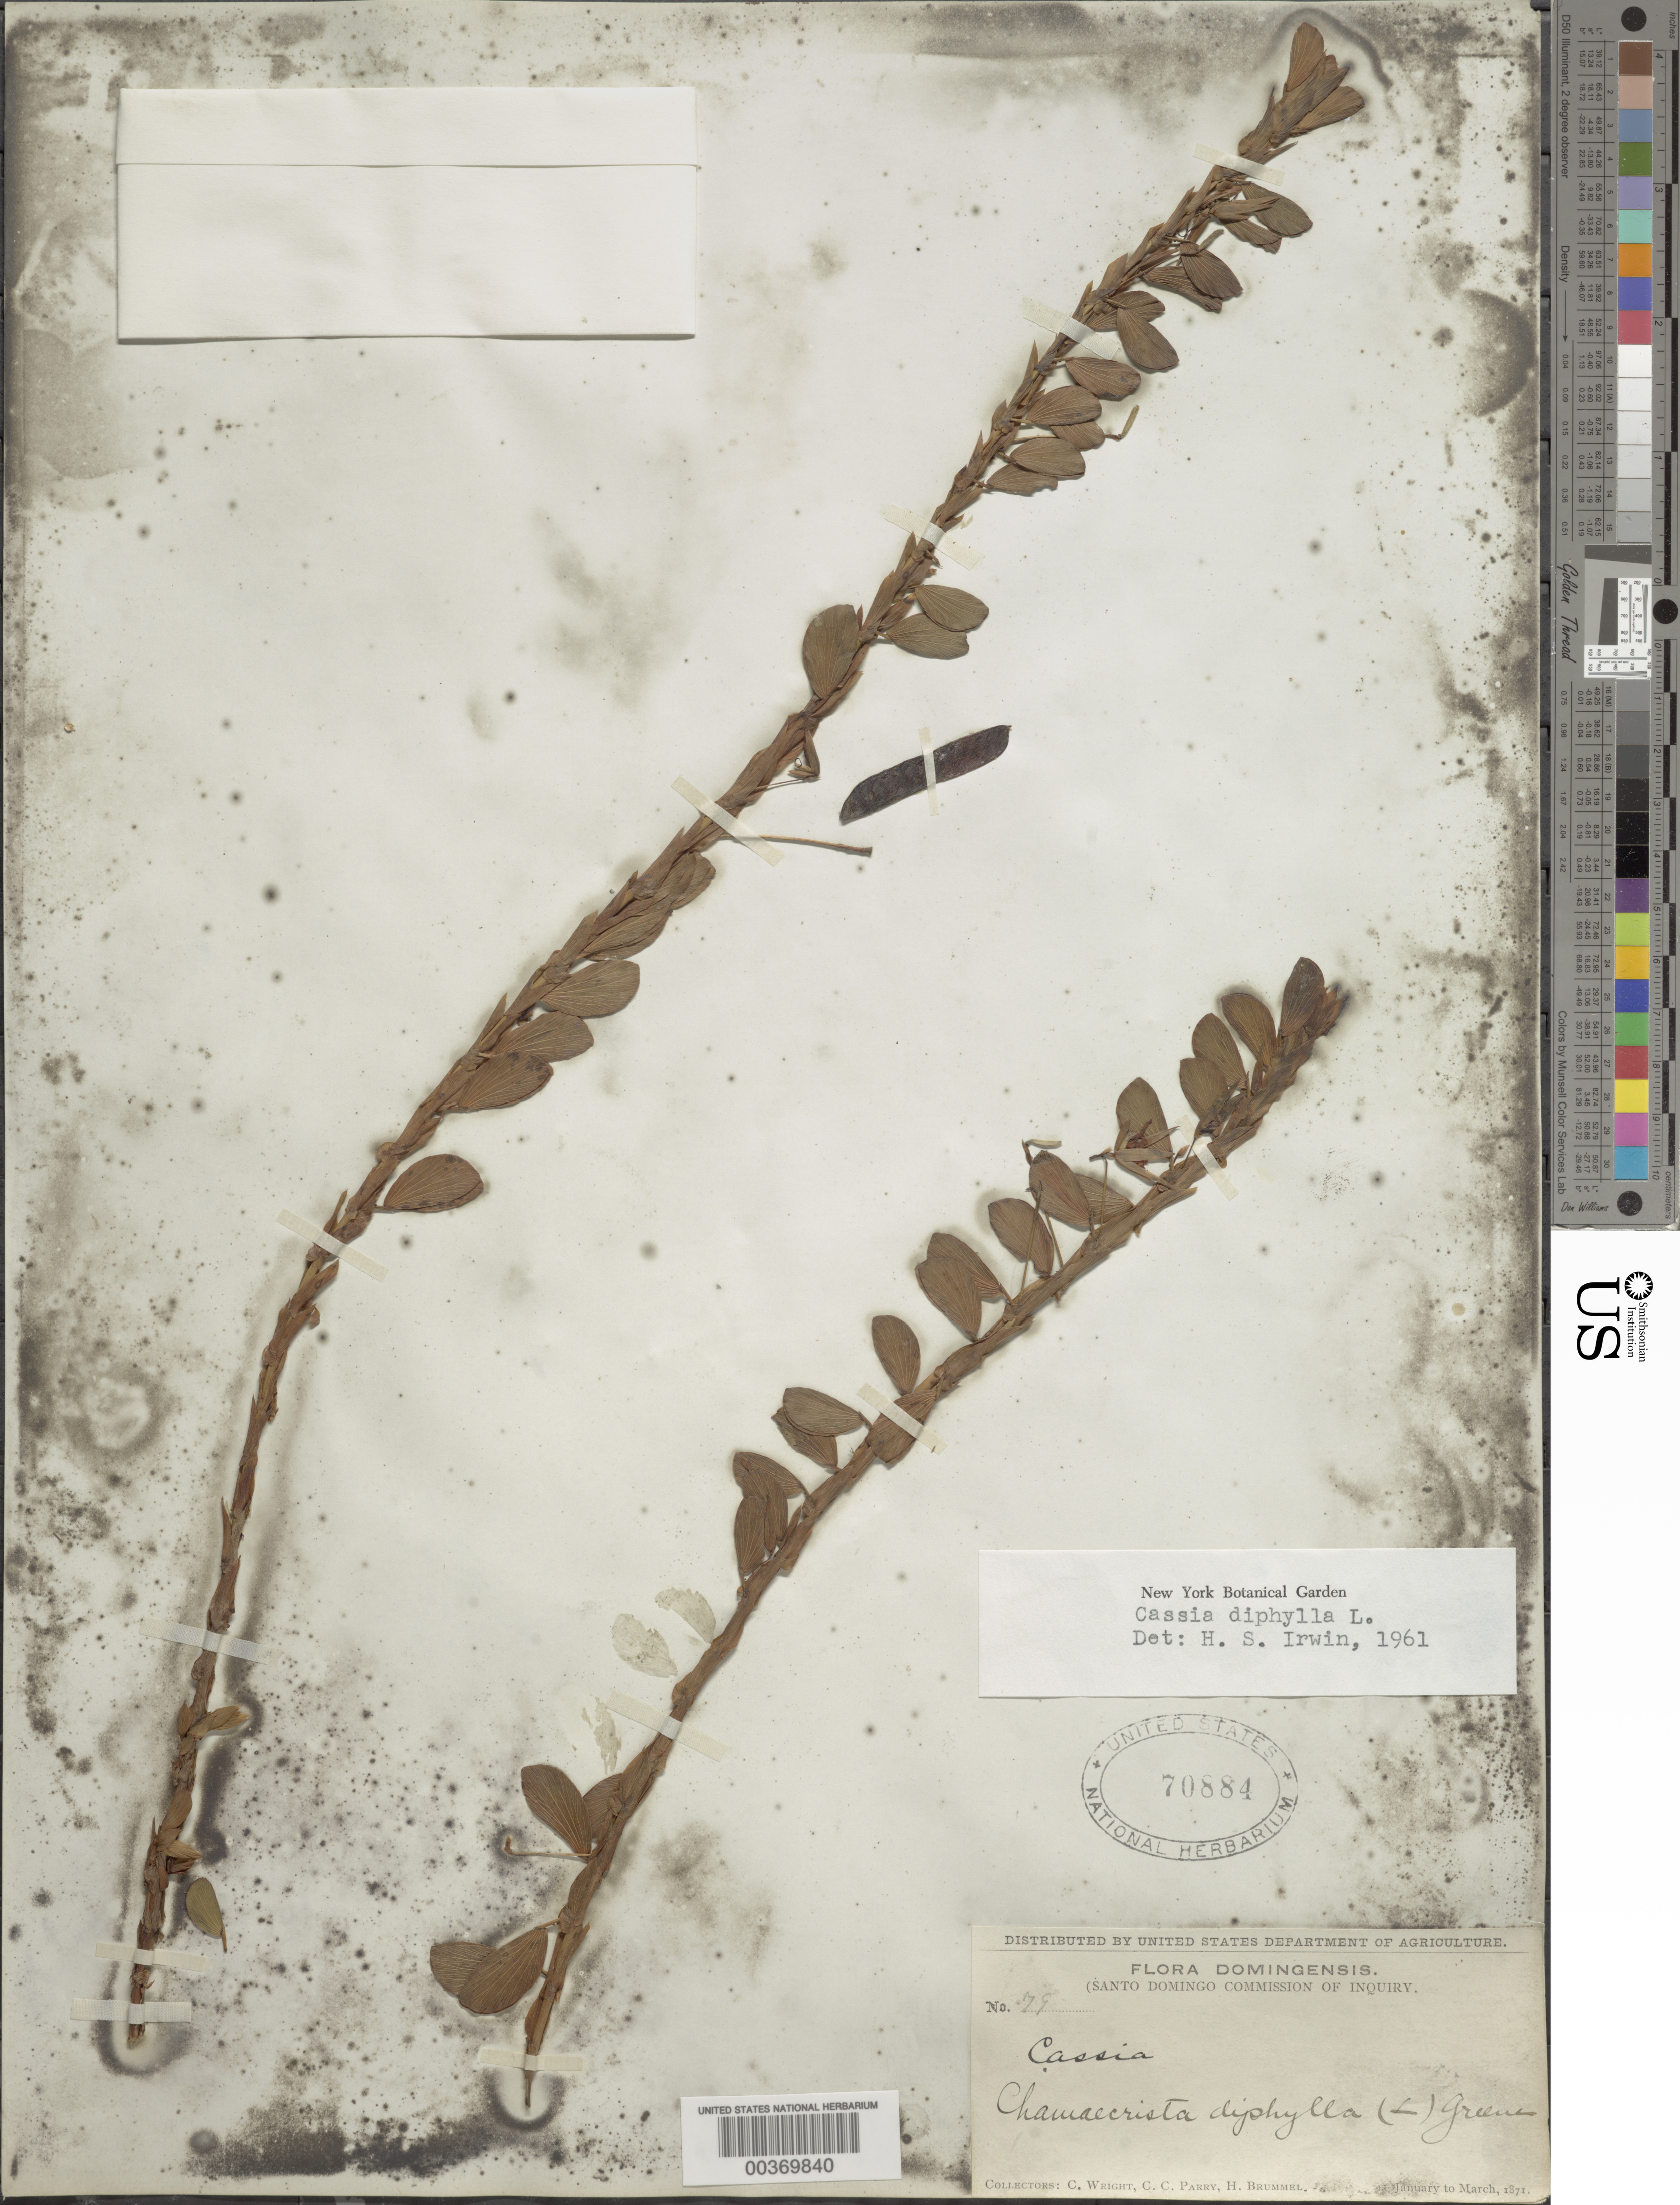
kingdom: Plantae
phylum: Tracheophyta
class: Magnoliopsida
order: Fabales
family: Fabaceae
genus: Chamaecrista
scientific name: Chamaecrista diphylla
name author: (L.) Greene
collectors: C. Wright, C. C. Parry & H. Brummel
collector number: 79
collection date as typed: Jan 1871 to -- Mar 1871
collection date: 1871-01/1871-03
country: Dominican Republic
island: Hispaniola Island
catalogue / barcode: US 70884